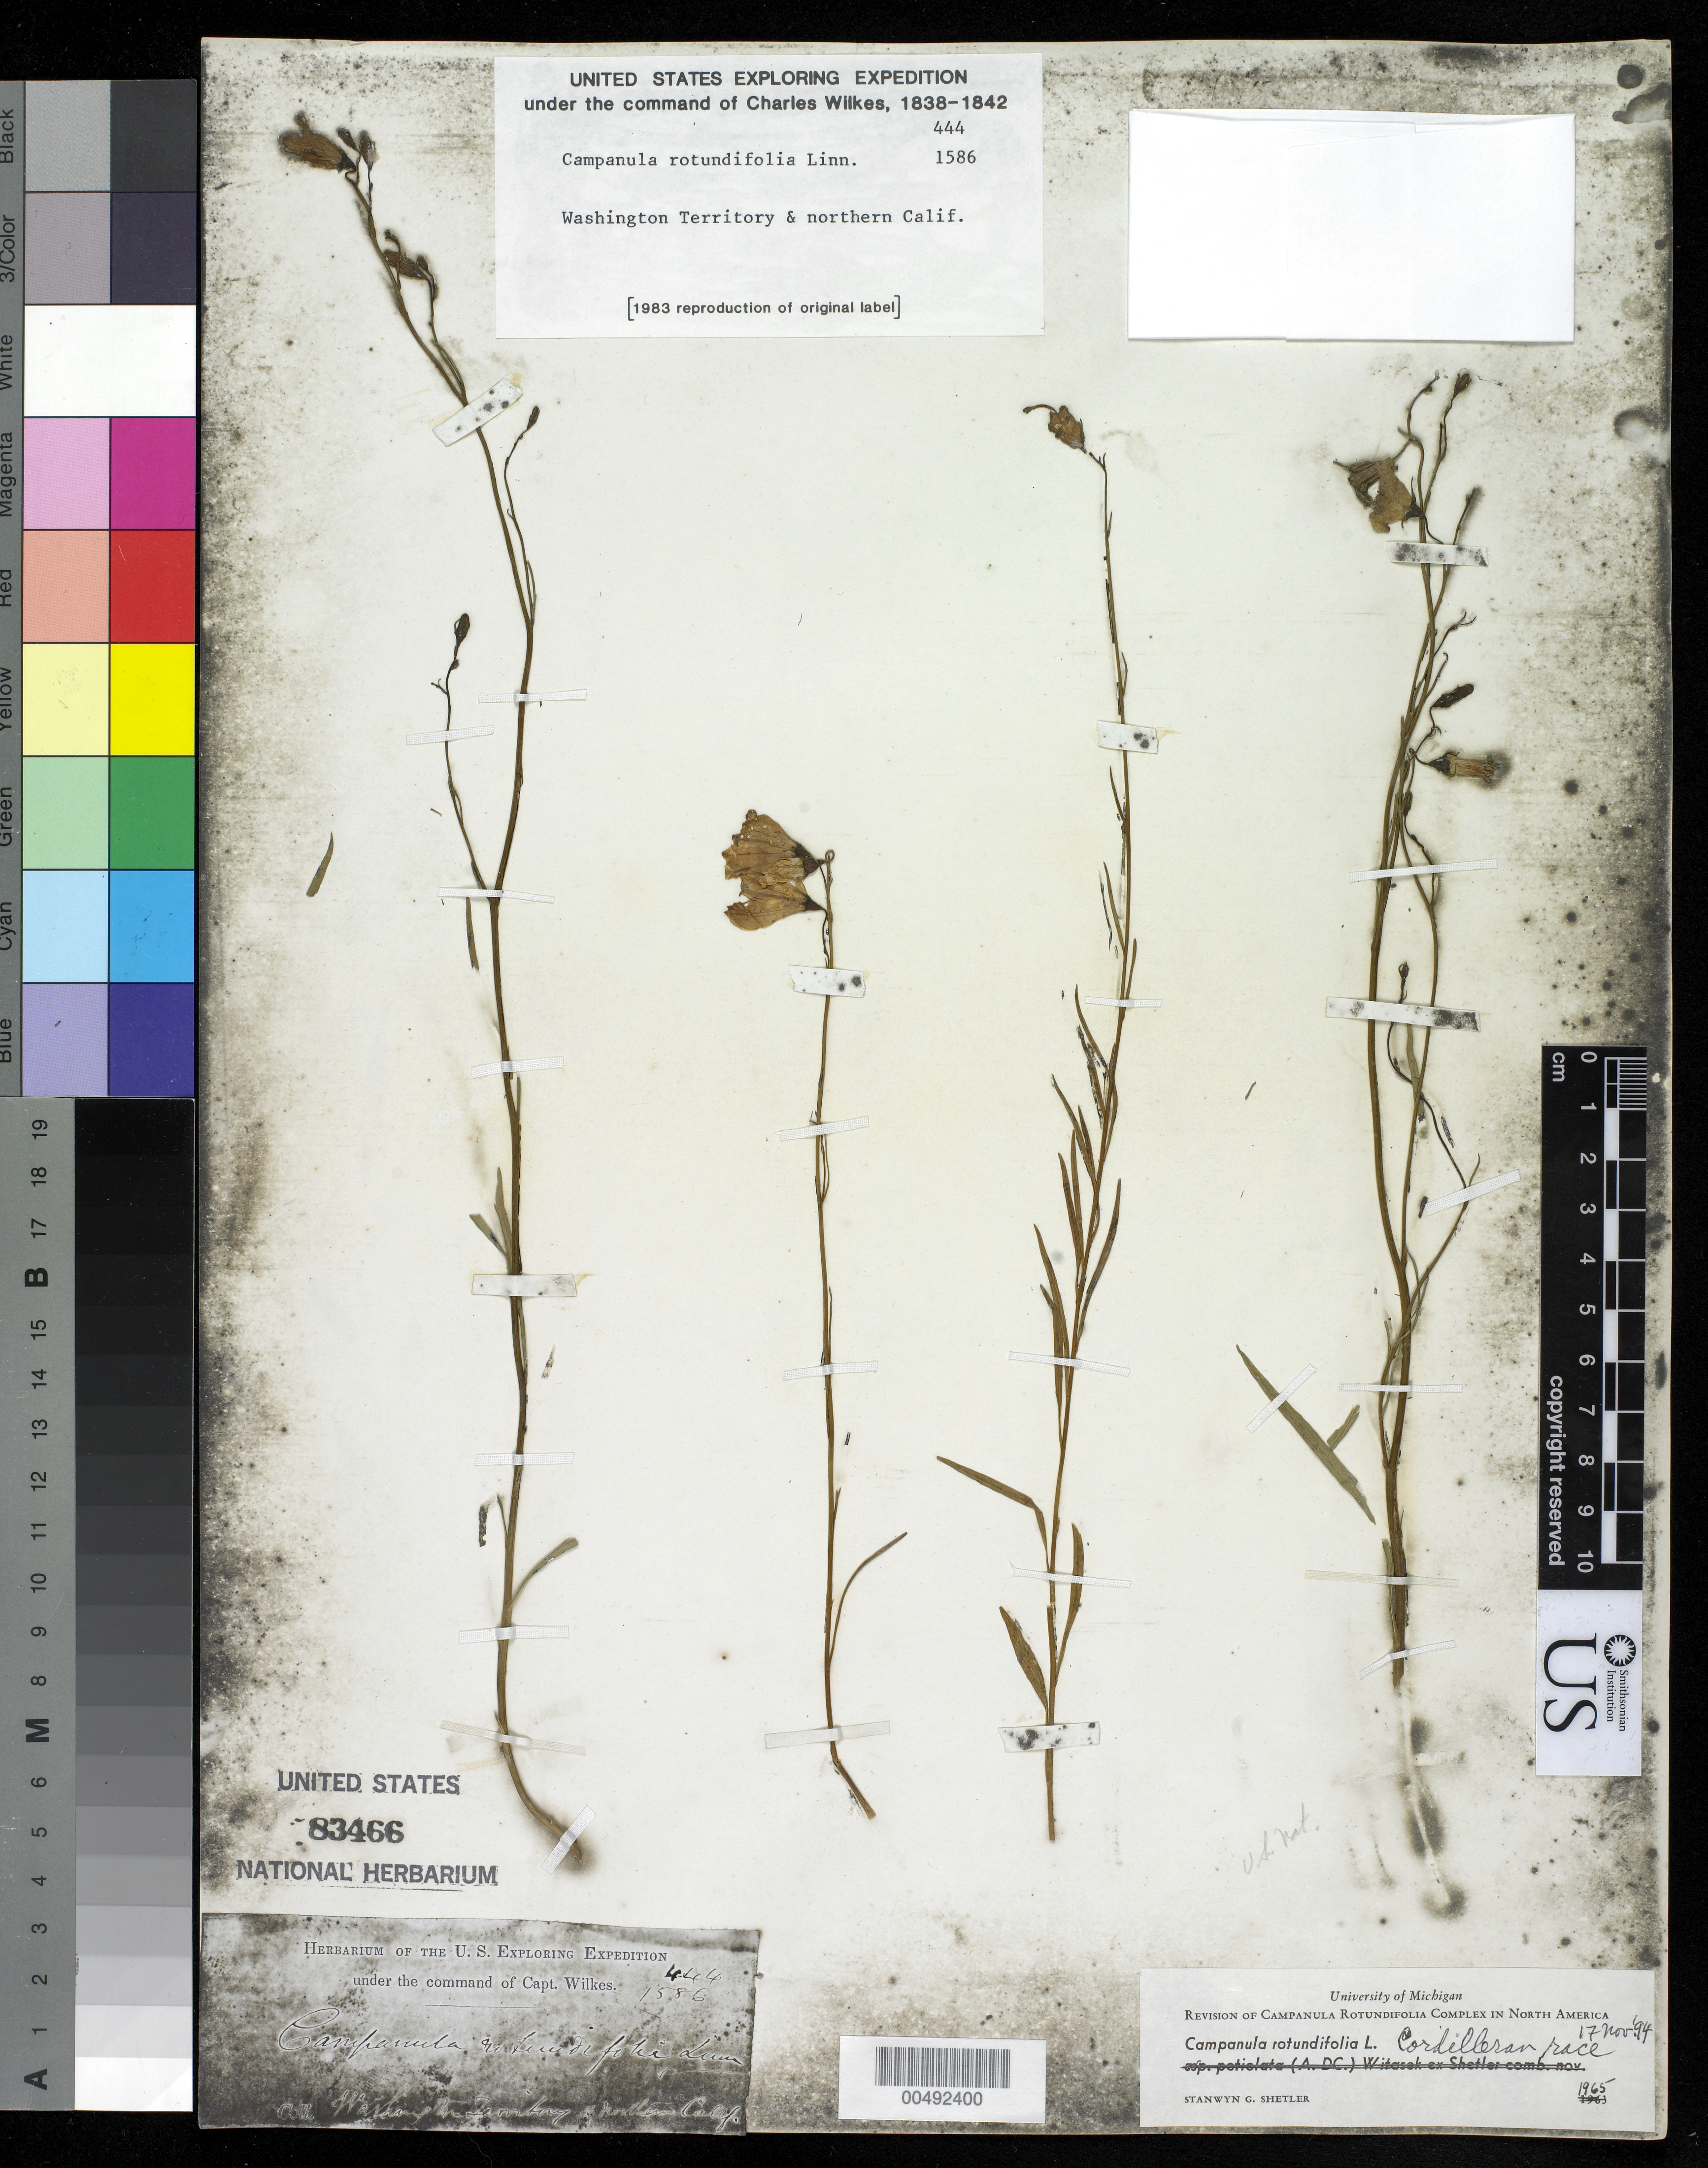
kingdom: Plantae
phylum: Tracheophyta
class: Magnoliopsida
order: Asterales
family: Campanulaceae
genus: Campanula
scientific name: Campanula rotundifolia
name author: L.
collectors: Wilkes Explor. Exped.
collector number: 444, 1586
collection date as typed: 1838 to -- --- 1842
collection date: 1838/1842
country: United States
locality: Washington Territory and Northern California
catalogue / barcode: US 83466